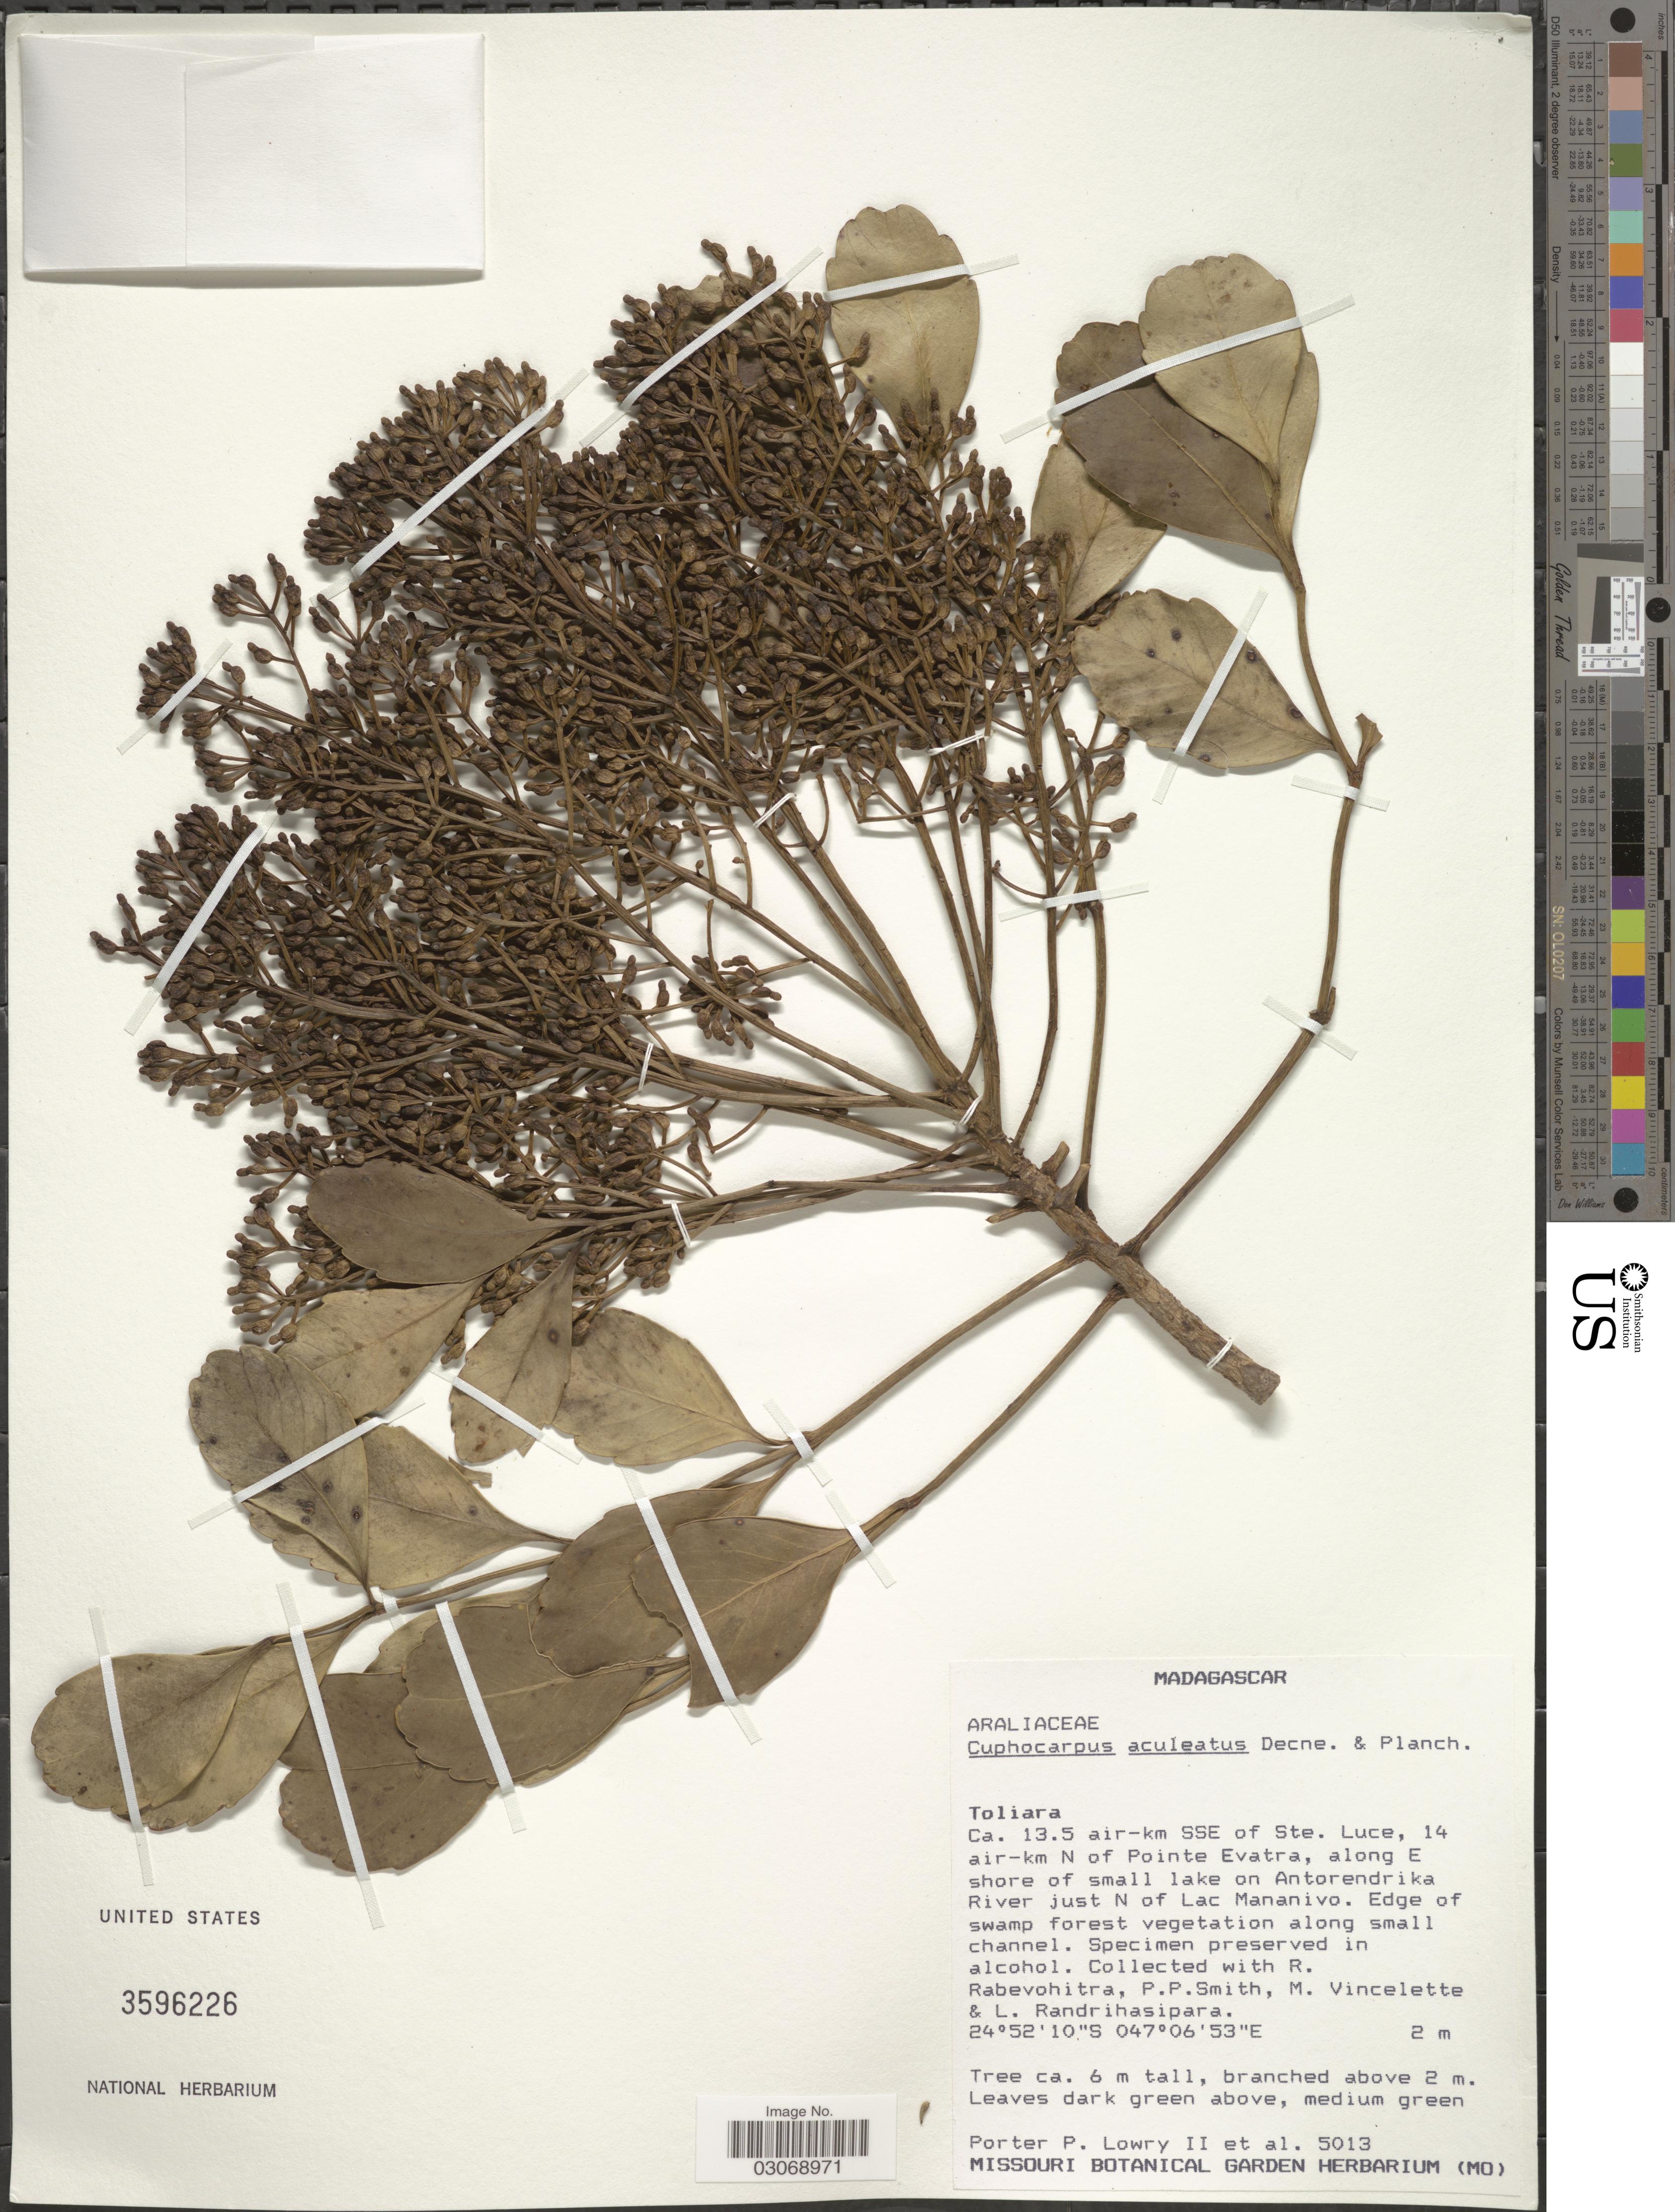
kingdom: Plantae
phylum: Tracheophyta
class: Magnoliopsida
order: Apiales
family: Araliaceae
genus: Cuphocarpus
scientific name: Cuphocarpus aculeatus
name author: Decne. & Planch.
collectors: P. P. Lowry, R. Rabevohitra, P. Smith, M. Vincelette & L. Randrihasipara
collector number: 5013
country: Madagascar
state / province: Anosy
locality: Ca. 13.5 air-km SSE of Ste. Luce, 14 air-km N of Pointe Evatra, along E shore of small lake on Antorendrika River just N of Lac Mananivo.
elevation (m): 2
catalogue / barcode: US 3596226